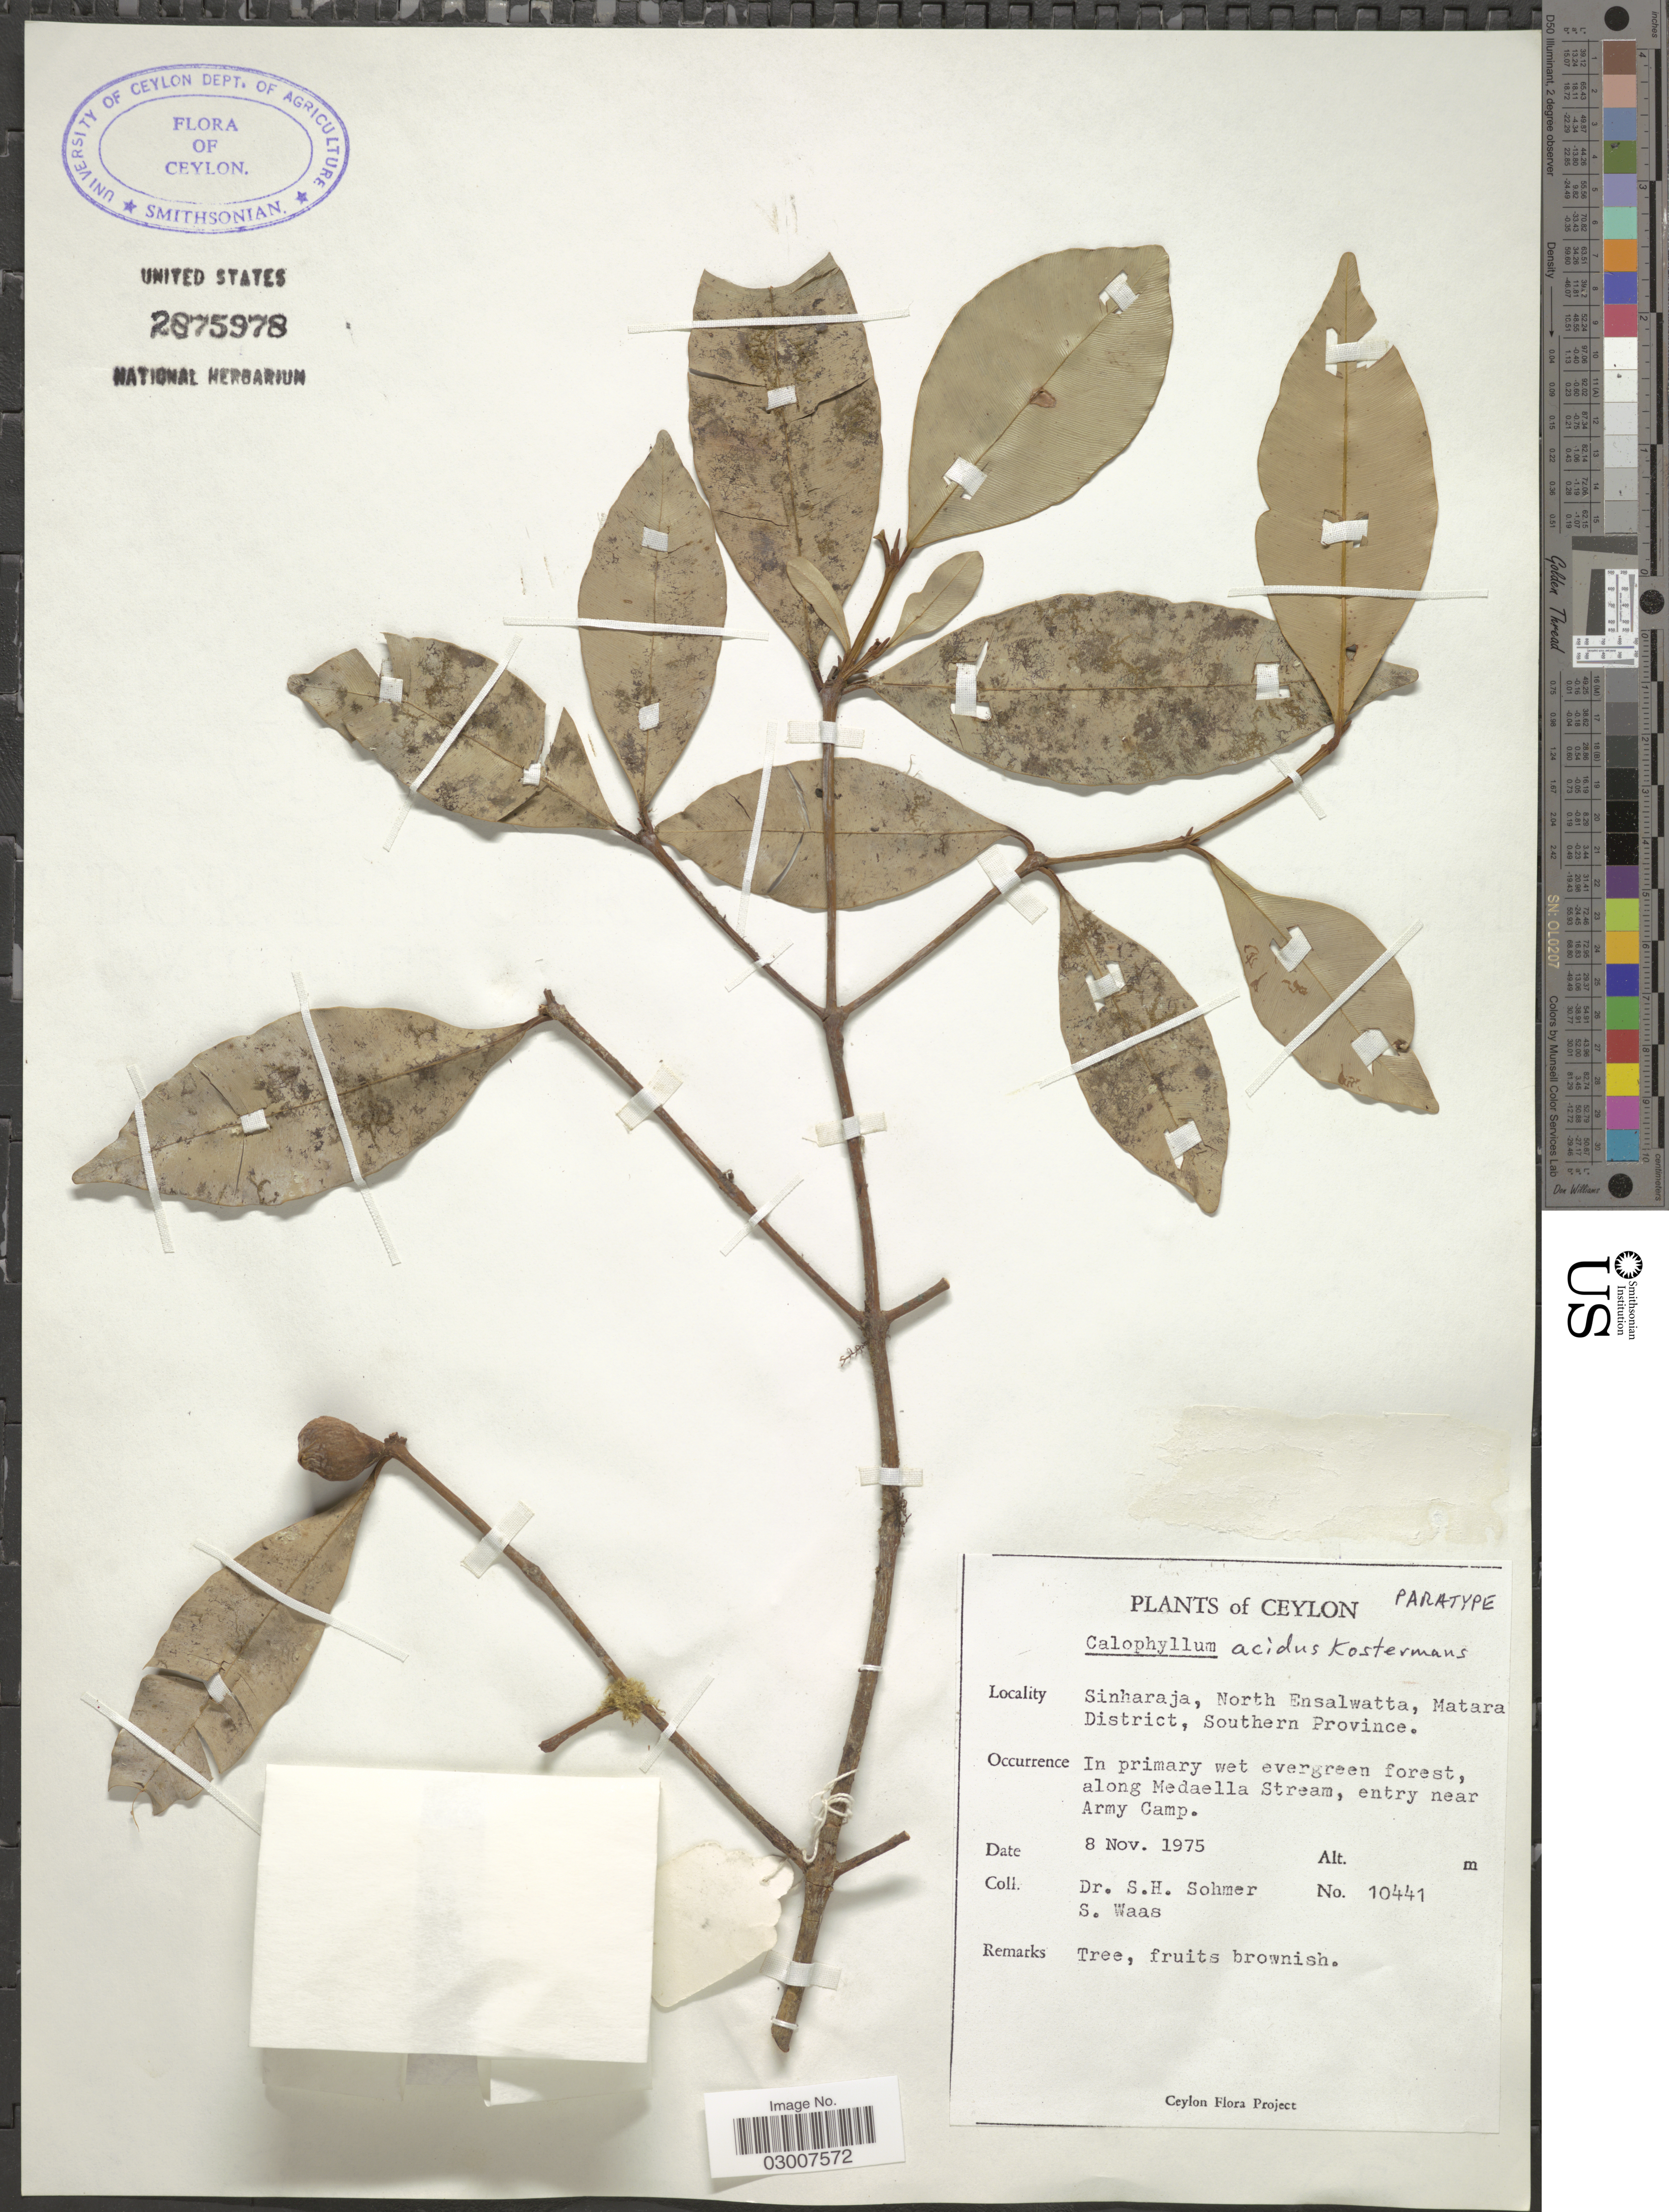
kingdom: Plantae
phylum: Tracheophyta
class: Magnoliopsida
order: Malpighiales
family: Calophyllaceae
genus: Calophyllum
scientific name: Calophyllum acidus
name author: Kosterm.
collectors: S. H. Sohmer & S. Waas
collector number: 10441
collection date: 1975-11-08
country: Sri Lanka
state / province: Southern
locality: Ceylon. Sinharaja, North Ensalwatta, Matara District. Along Medaella Stream, entry near Army Camp.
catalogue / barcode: US 2875978